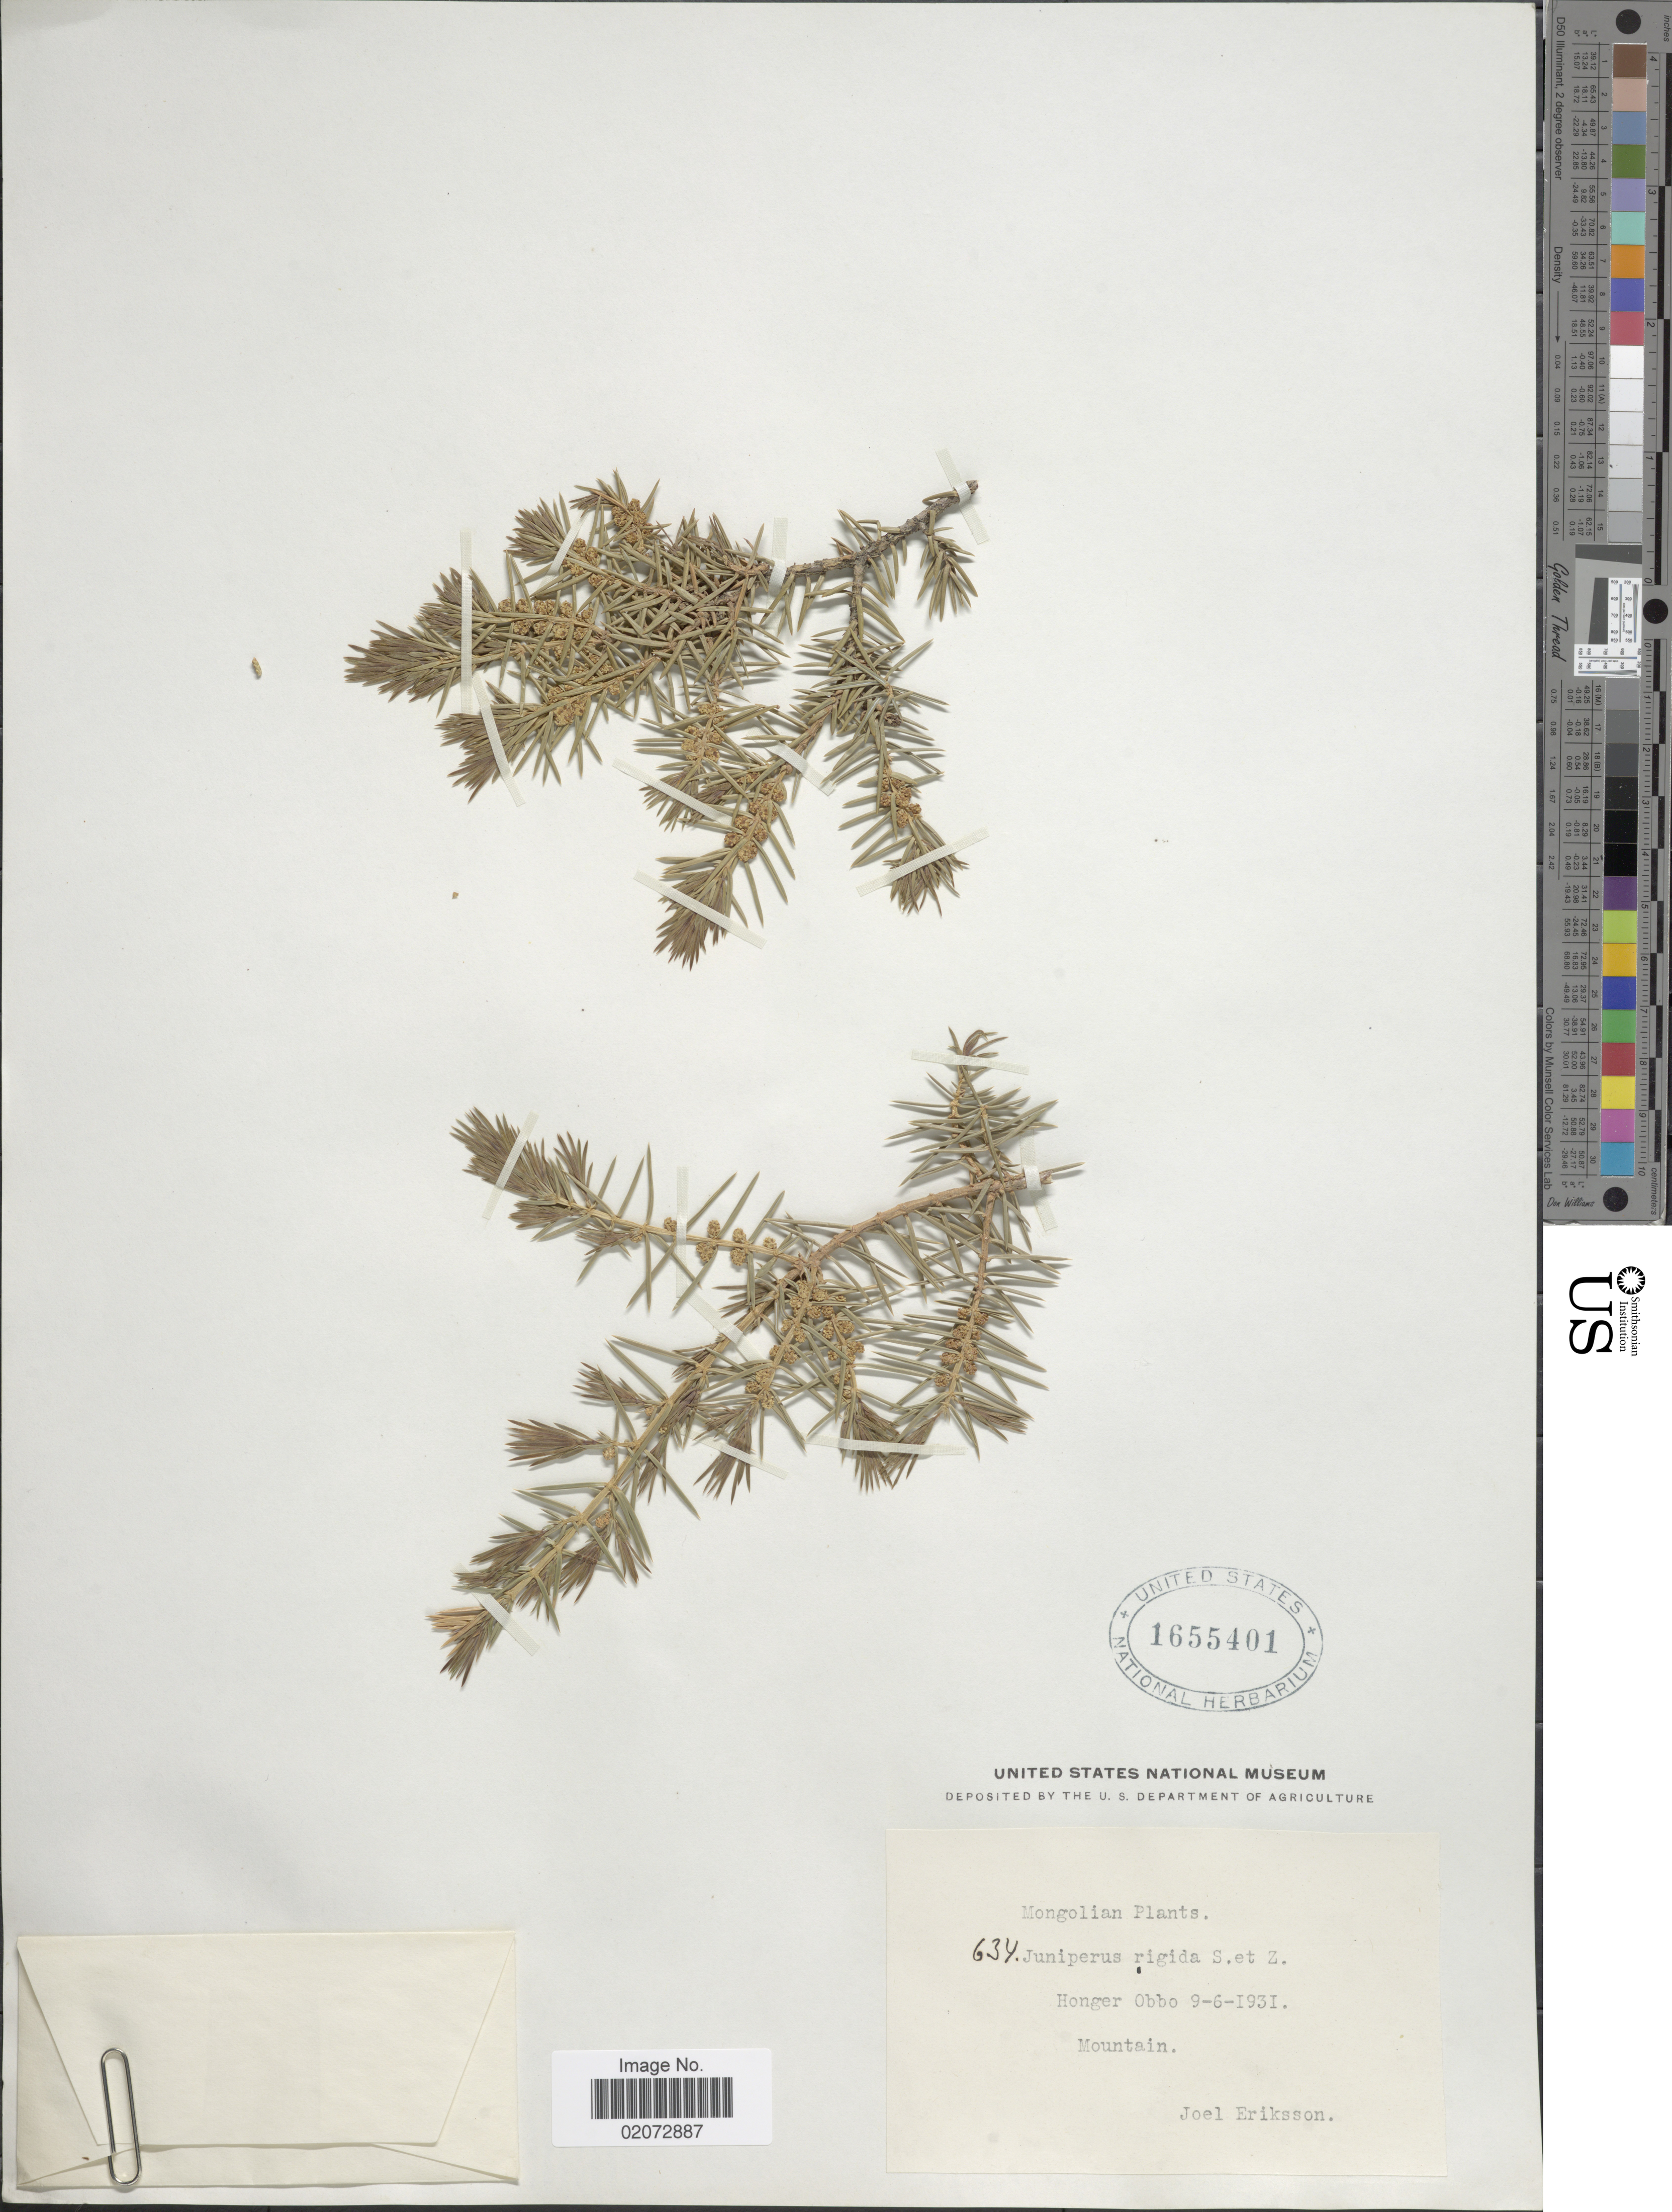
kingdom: Plantae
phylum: Tracheophyta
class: Pinopsida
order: Pinales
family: Cupressaceae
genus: Juniperus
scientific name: Juniperus rigida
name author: Siebold & Zucc.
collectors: J. Eriksson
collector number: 634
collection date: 1931-06-09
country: China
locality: Mongolian, Honger Obbo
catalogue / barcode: US 1655401